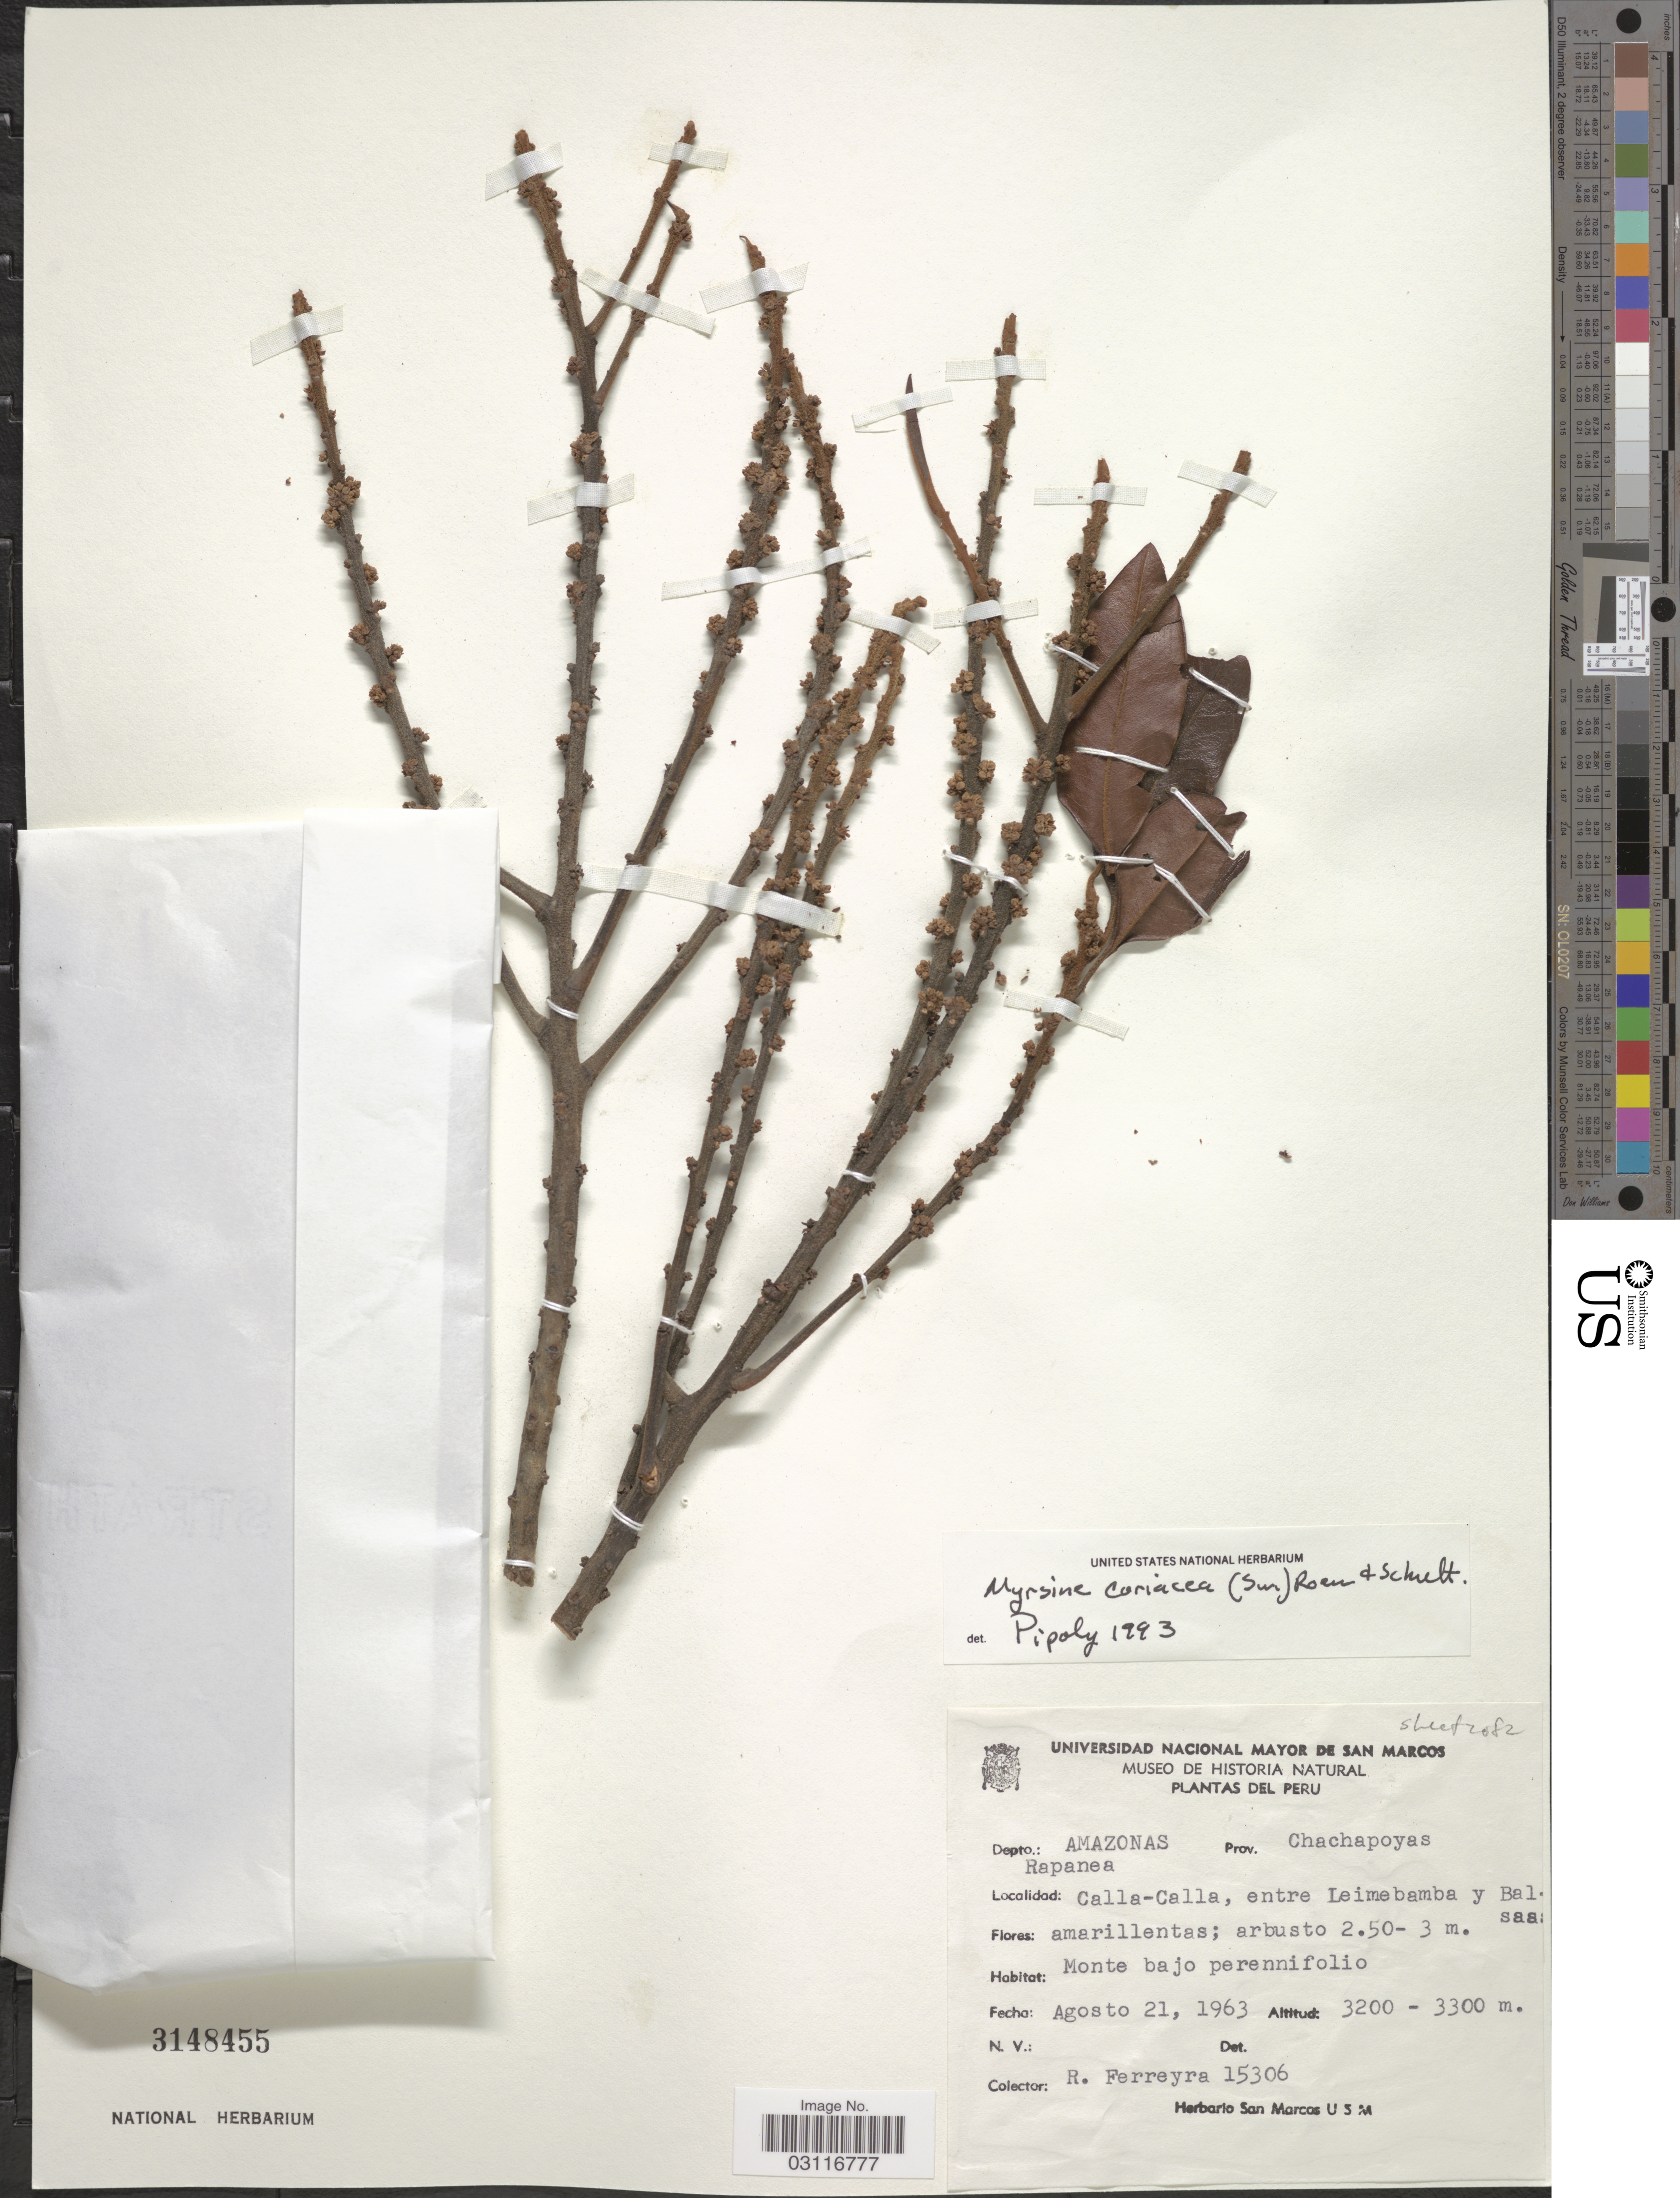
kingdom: Plantae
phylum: Tracheophyta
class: Magnoliopsida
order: Ericales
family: Primulaceae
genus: Myrsine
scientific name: Myrsine coriacea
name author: (Sw.) R. Br. ex Roem. & Schult.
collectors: R. A. Ferreyra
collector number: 15306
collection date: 1963-08-21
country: Peru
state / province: Amazonas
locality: Depto.: Amazonas, Prov. Chachapoyas, Calla-Calla, entre Leimebamba-Balsas.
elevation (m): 3200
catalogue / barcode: US 3148455